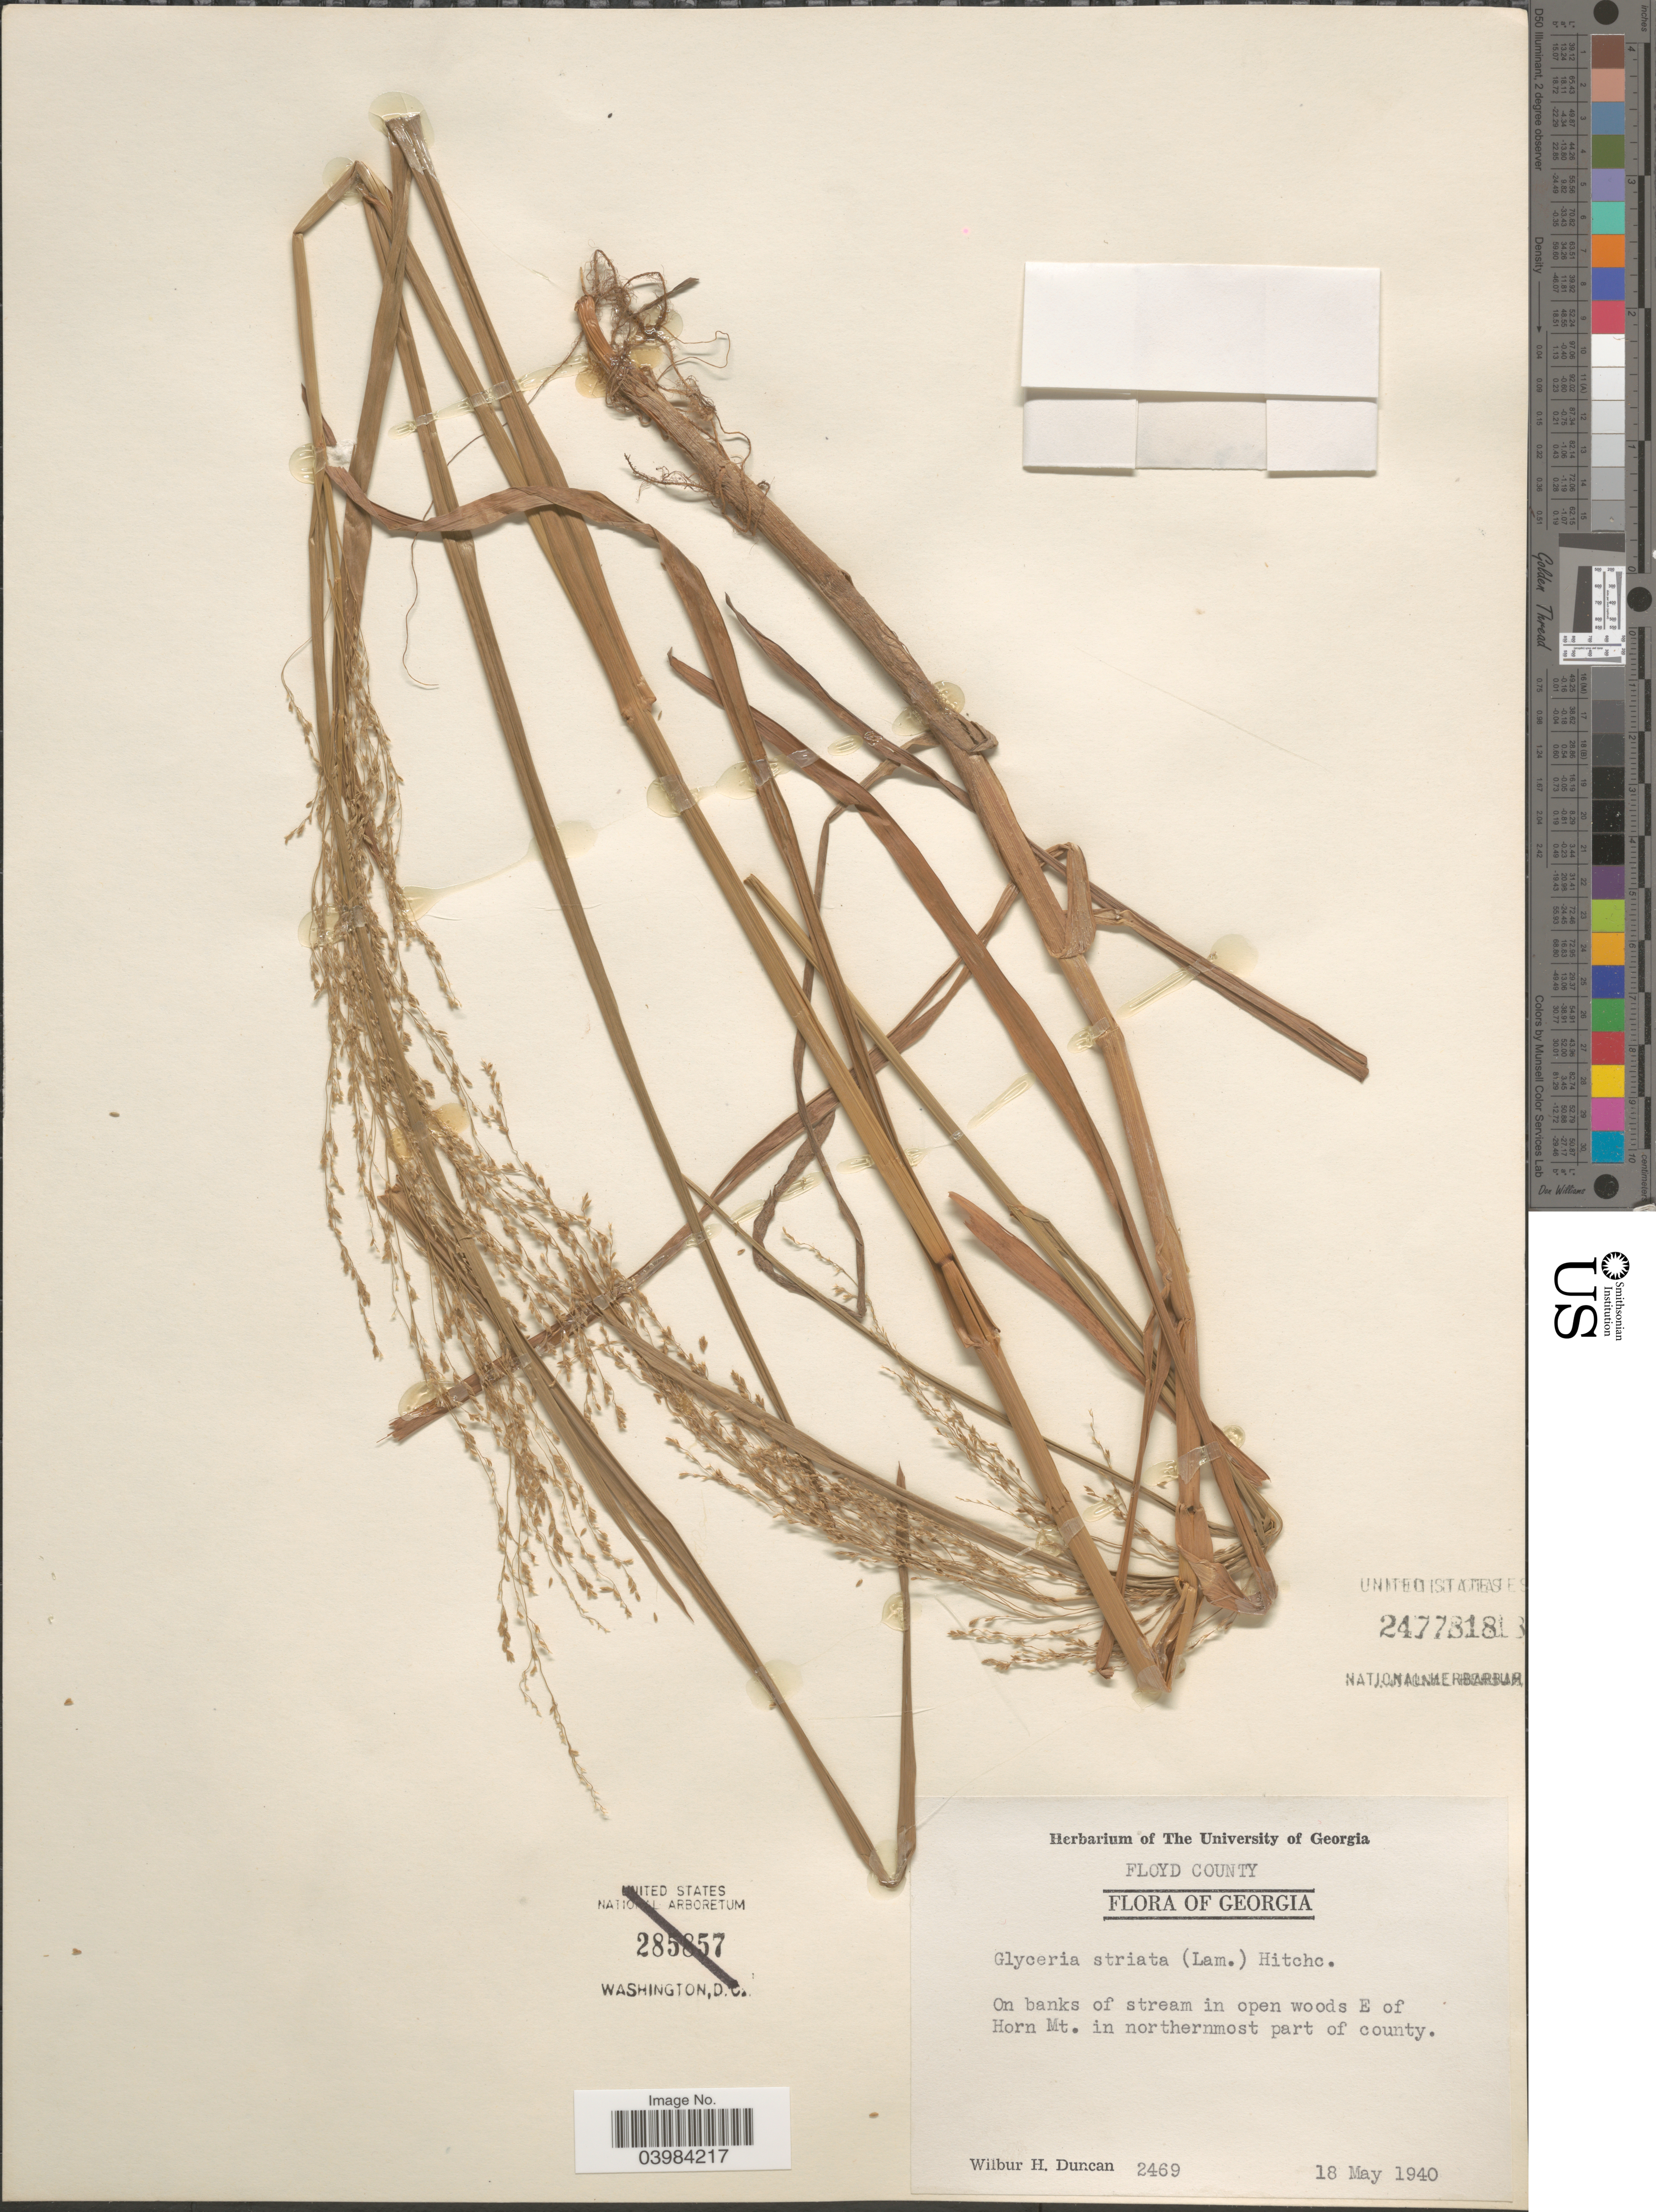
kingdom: Plantae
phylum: Tracheophyta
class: Liliopsida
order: Poales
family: Poaceae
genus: Glyceria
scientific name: Glyceria striata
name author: (Lam.) Hitchc.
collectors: W. H. Duncan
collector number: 2469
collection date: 1940-05-18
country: United States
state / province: Georgia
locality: Floyd County. On banks of stream in open woods E of Horn Mt. in northernmost part of county.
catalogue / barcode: US 2477818